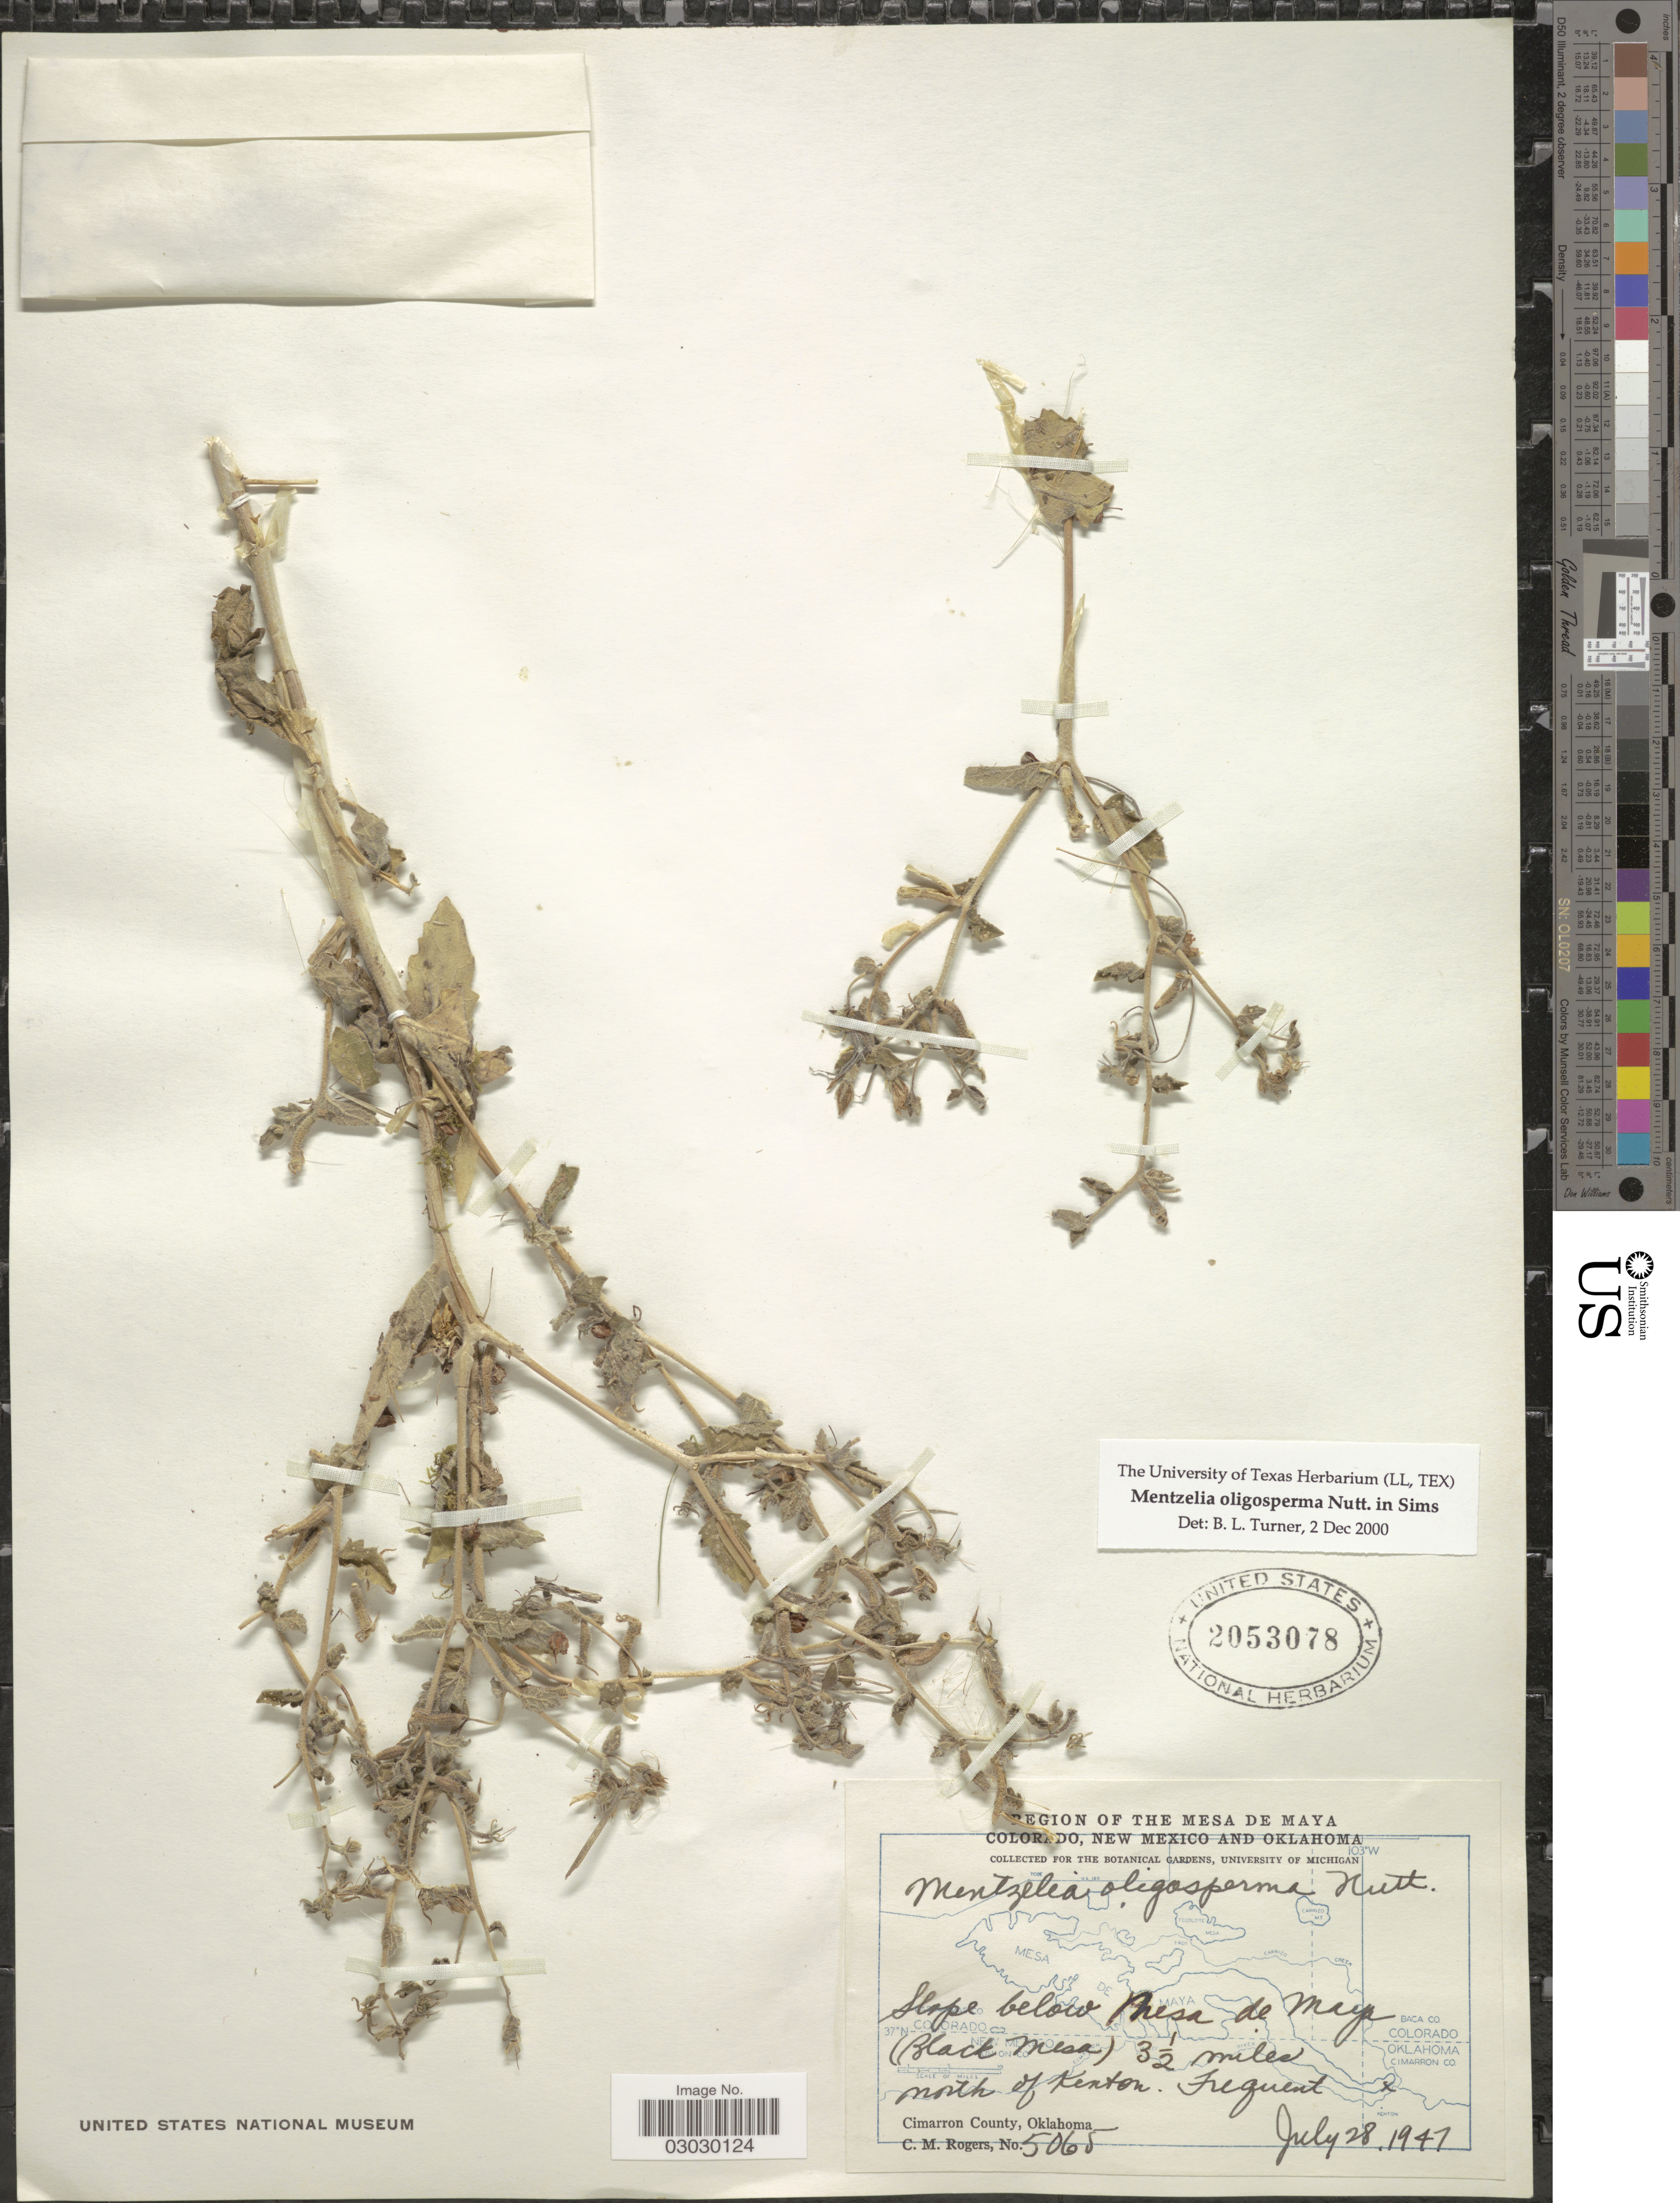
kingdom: Plantae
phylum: Tracheophyta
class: Magnoliopsida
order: Cornales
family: Loasaceae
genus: Mentzelia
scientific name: Mentzelia oligosperma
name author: Nutt. ex Sims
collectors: C. M. Rogers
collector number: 5065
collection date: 1947-07-28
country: United States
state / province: Oklahoma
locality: Region of the Mesa de Maya. Slope below Mea de Maya. (Black Mesa) 3½ miles north of Kenton. Cimarron County.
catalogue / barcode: US 2053078